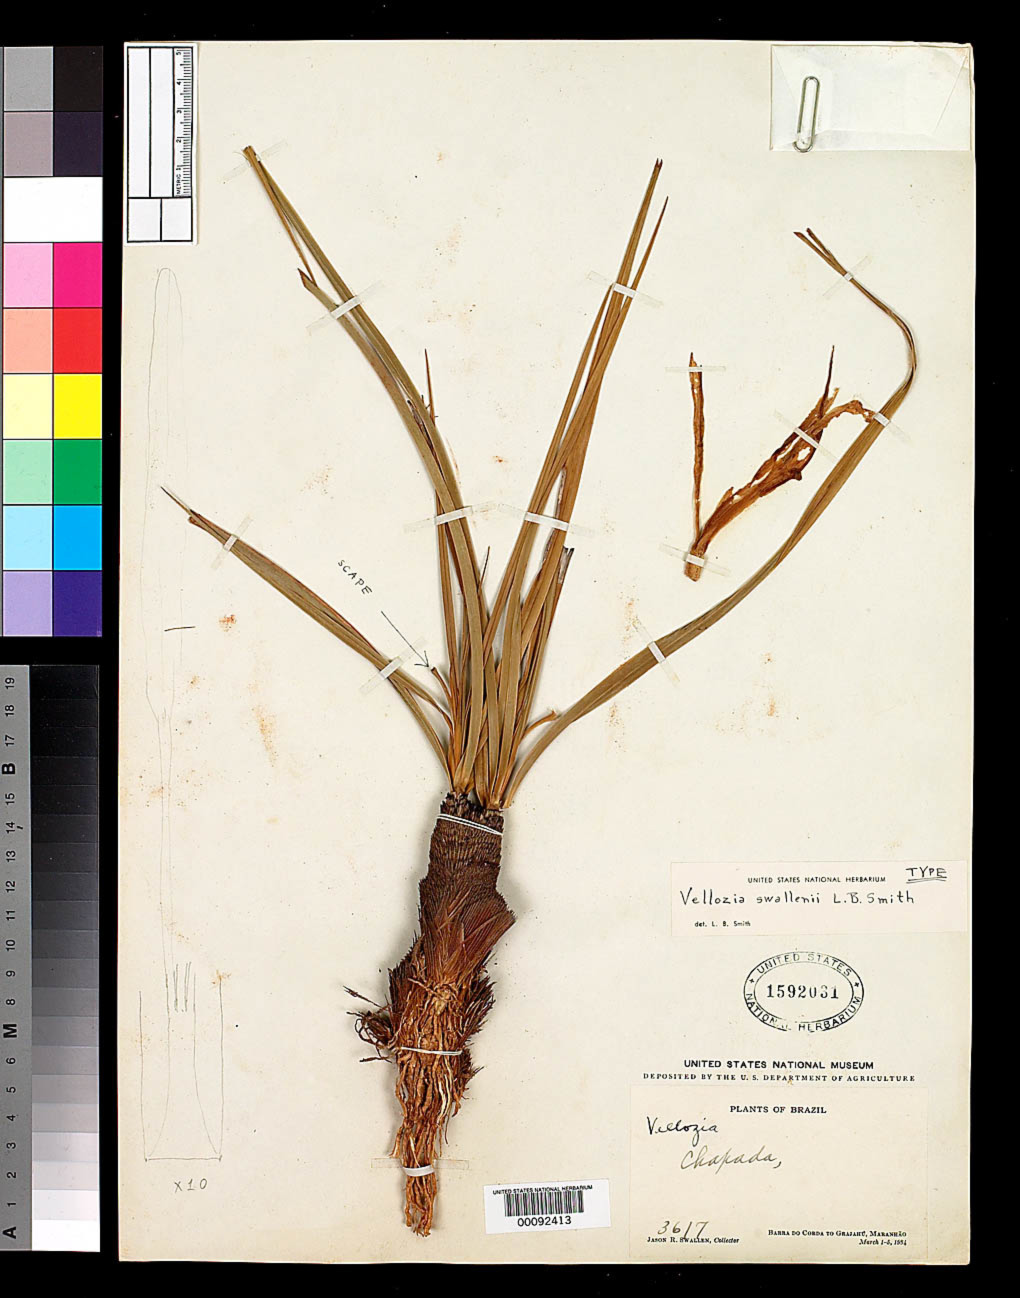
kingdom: Plantae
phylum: Tracheophyta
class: Liliopsida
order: Pandanales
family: Velloziaceae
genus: Vellozia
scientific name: Vellozia swallenii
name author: L.B. Sm.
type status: Holotype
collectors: J. R. Swallen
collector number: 3617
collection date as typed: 01 Mar 1934 to 05 Mar 1934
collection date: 1934-03-01/1934-03-05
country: Brazil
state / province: Maranhão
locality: Between Barra do Corda and Grajau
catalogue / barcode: US 1592031